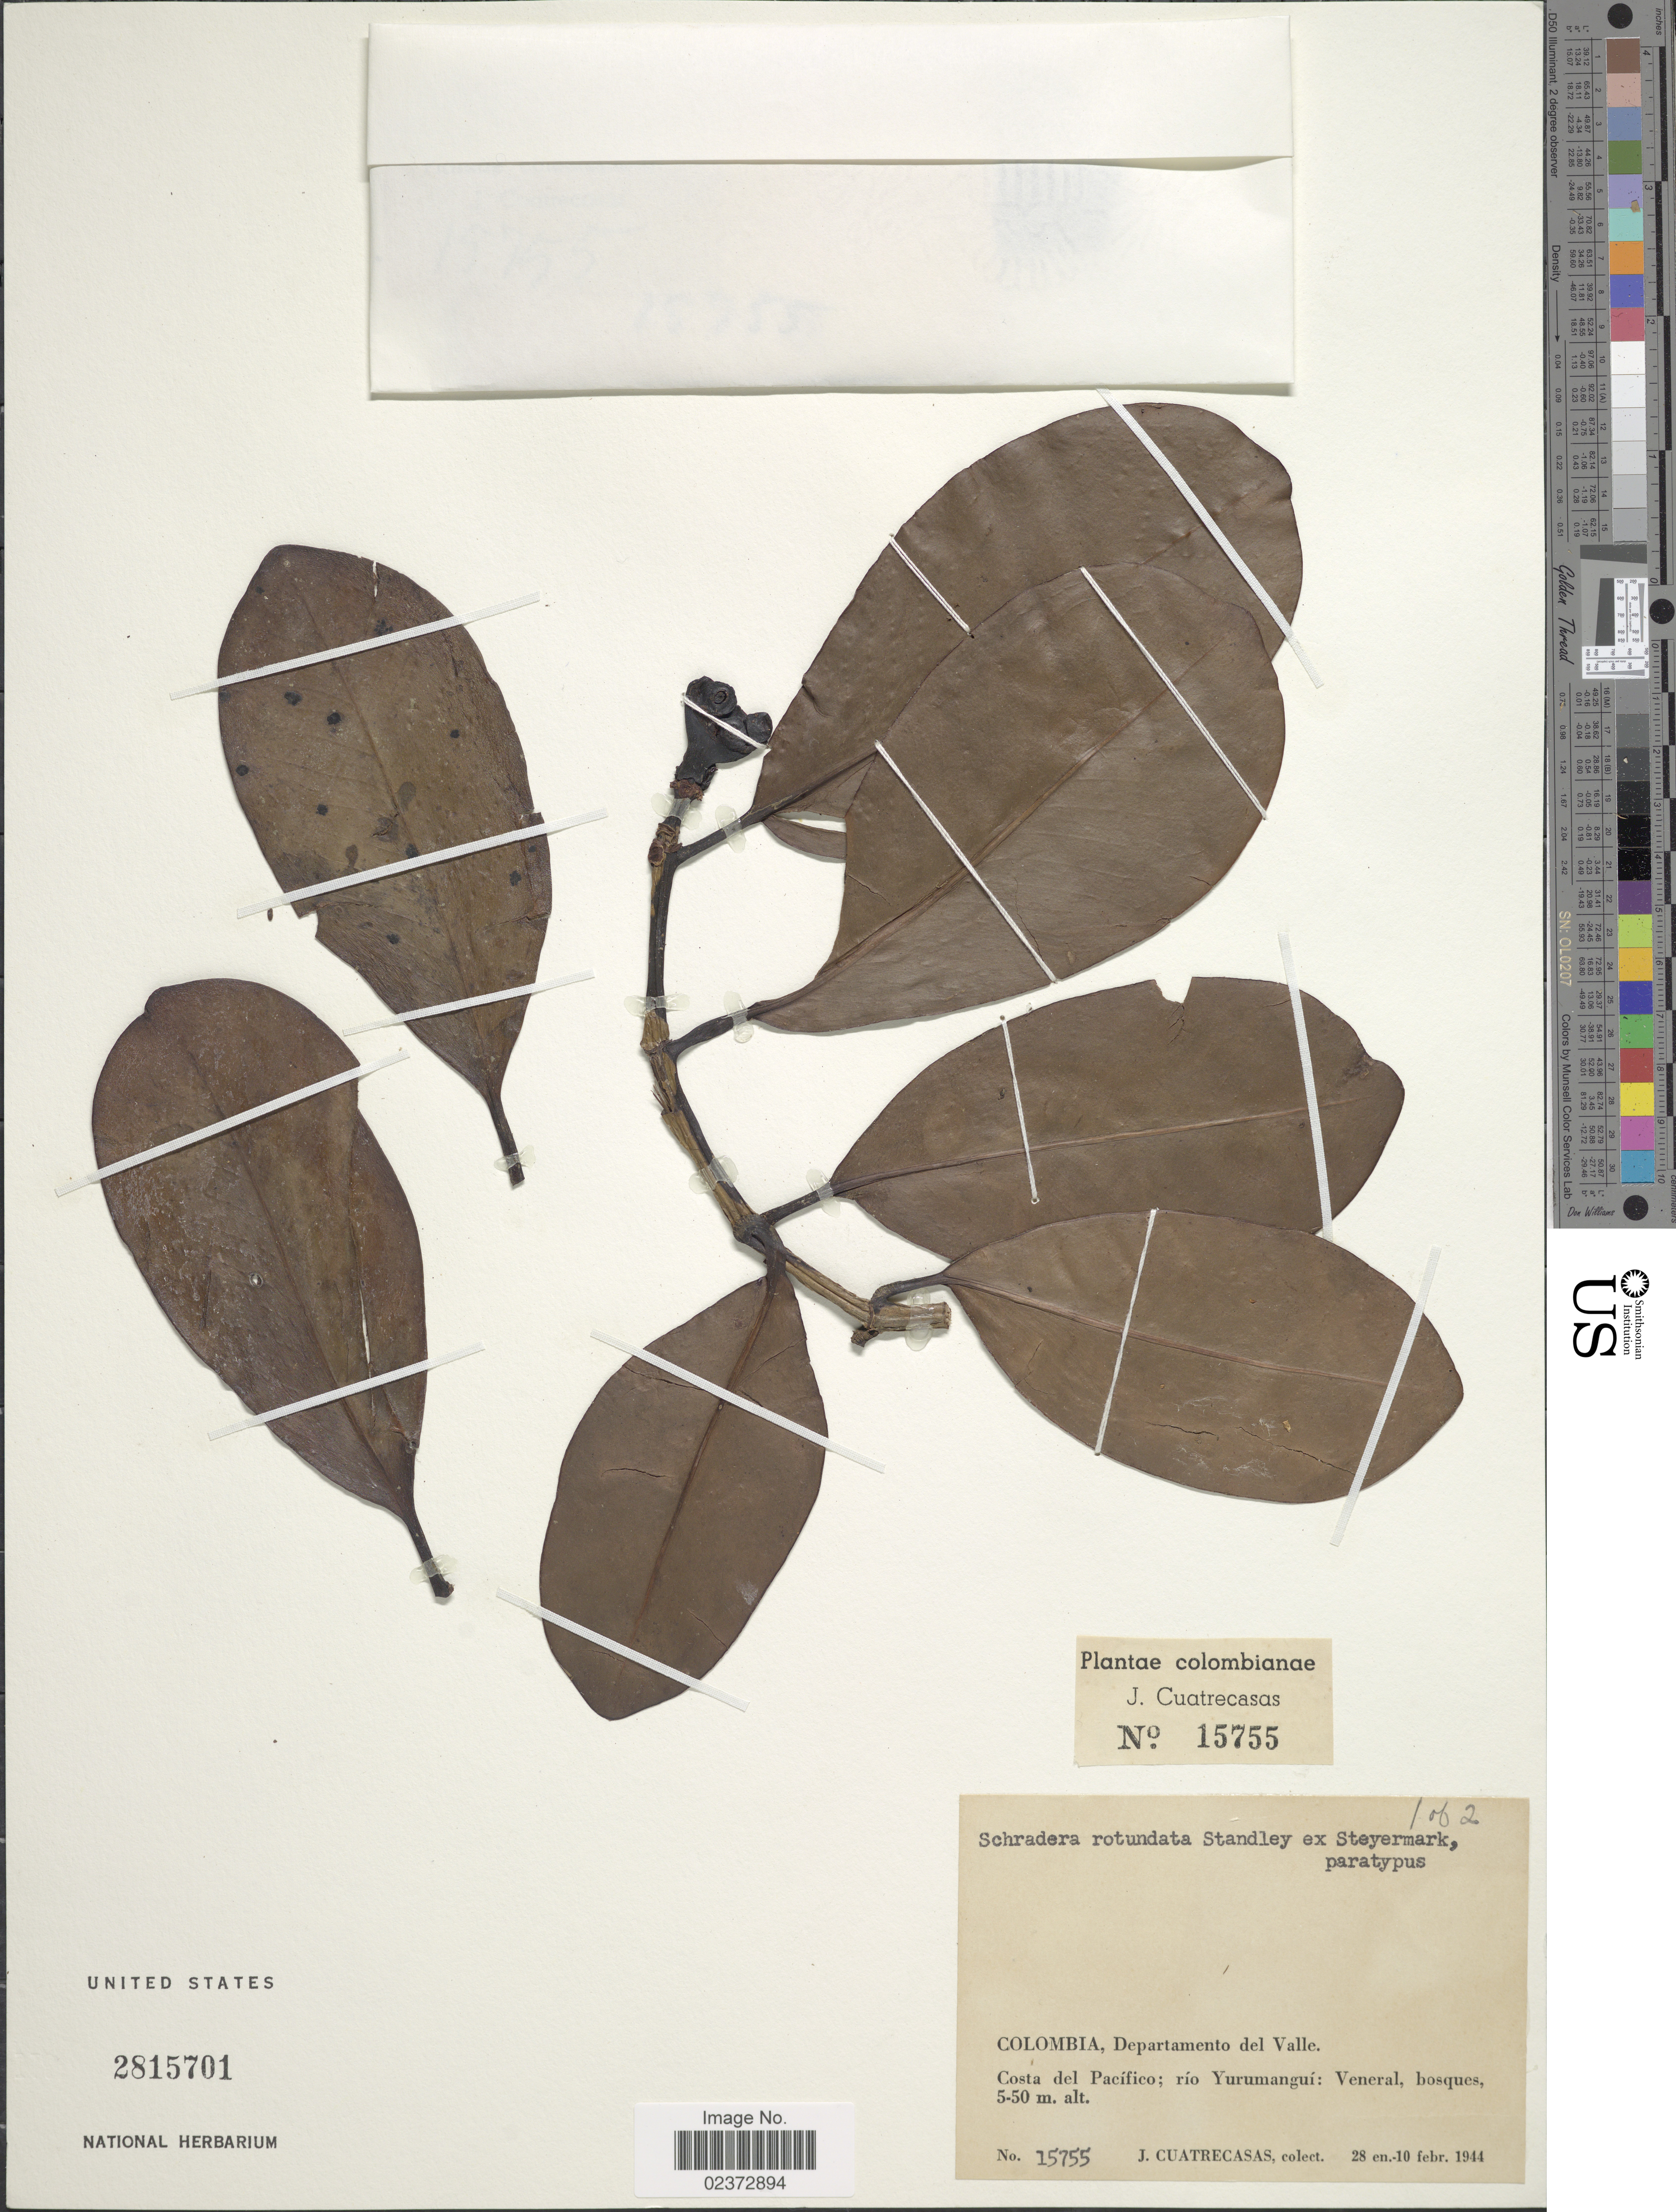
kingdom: Plantae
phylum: Tracheophyta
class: Magnoliopsida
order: Gentianales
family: Rubiaceae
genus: Schradera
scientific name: Schradera rotundata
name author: Standl. ex Steyerm.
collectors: J. Cuatrecasas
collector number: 15755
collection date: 1944-01-28/1944-02-10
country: Colombia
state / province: Valle del Cauca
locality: Departamento del Valle, Costa del Pacífico; río Yurumangú: Veneral, bosques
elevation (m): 5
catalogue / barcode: US 2815701